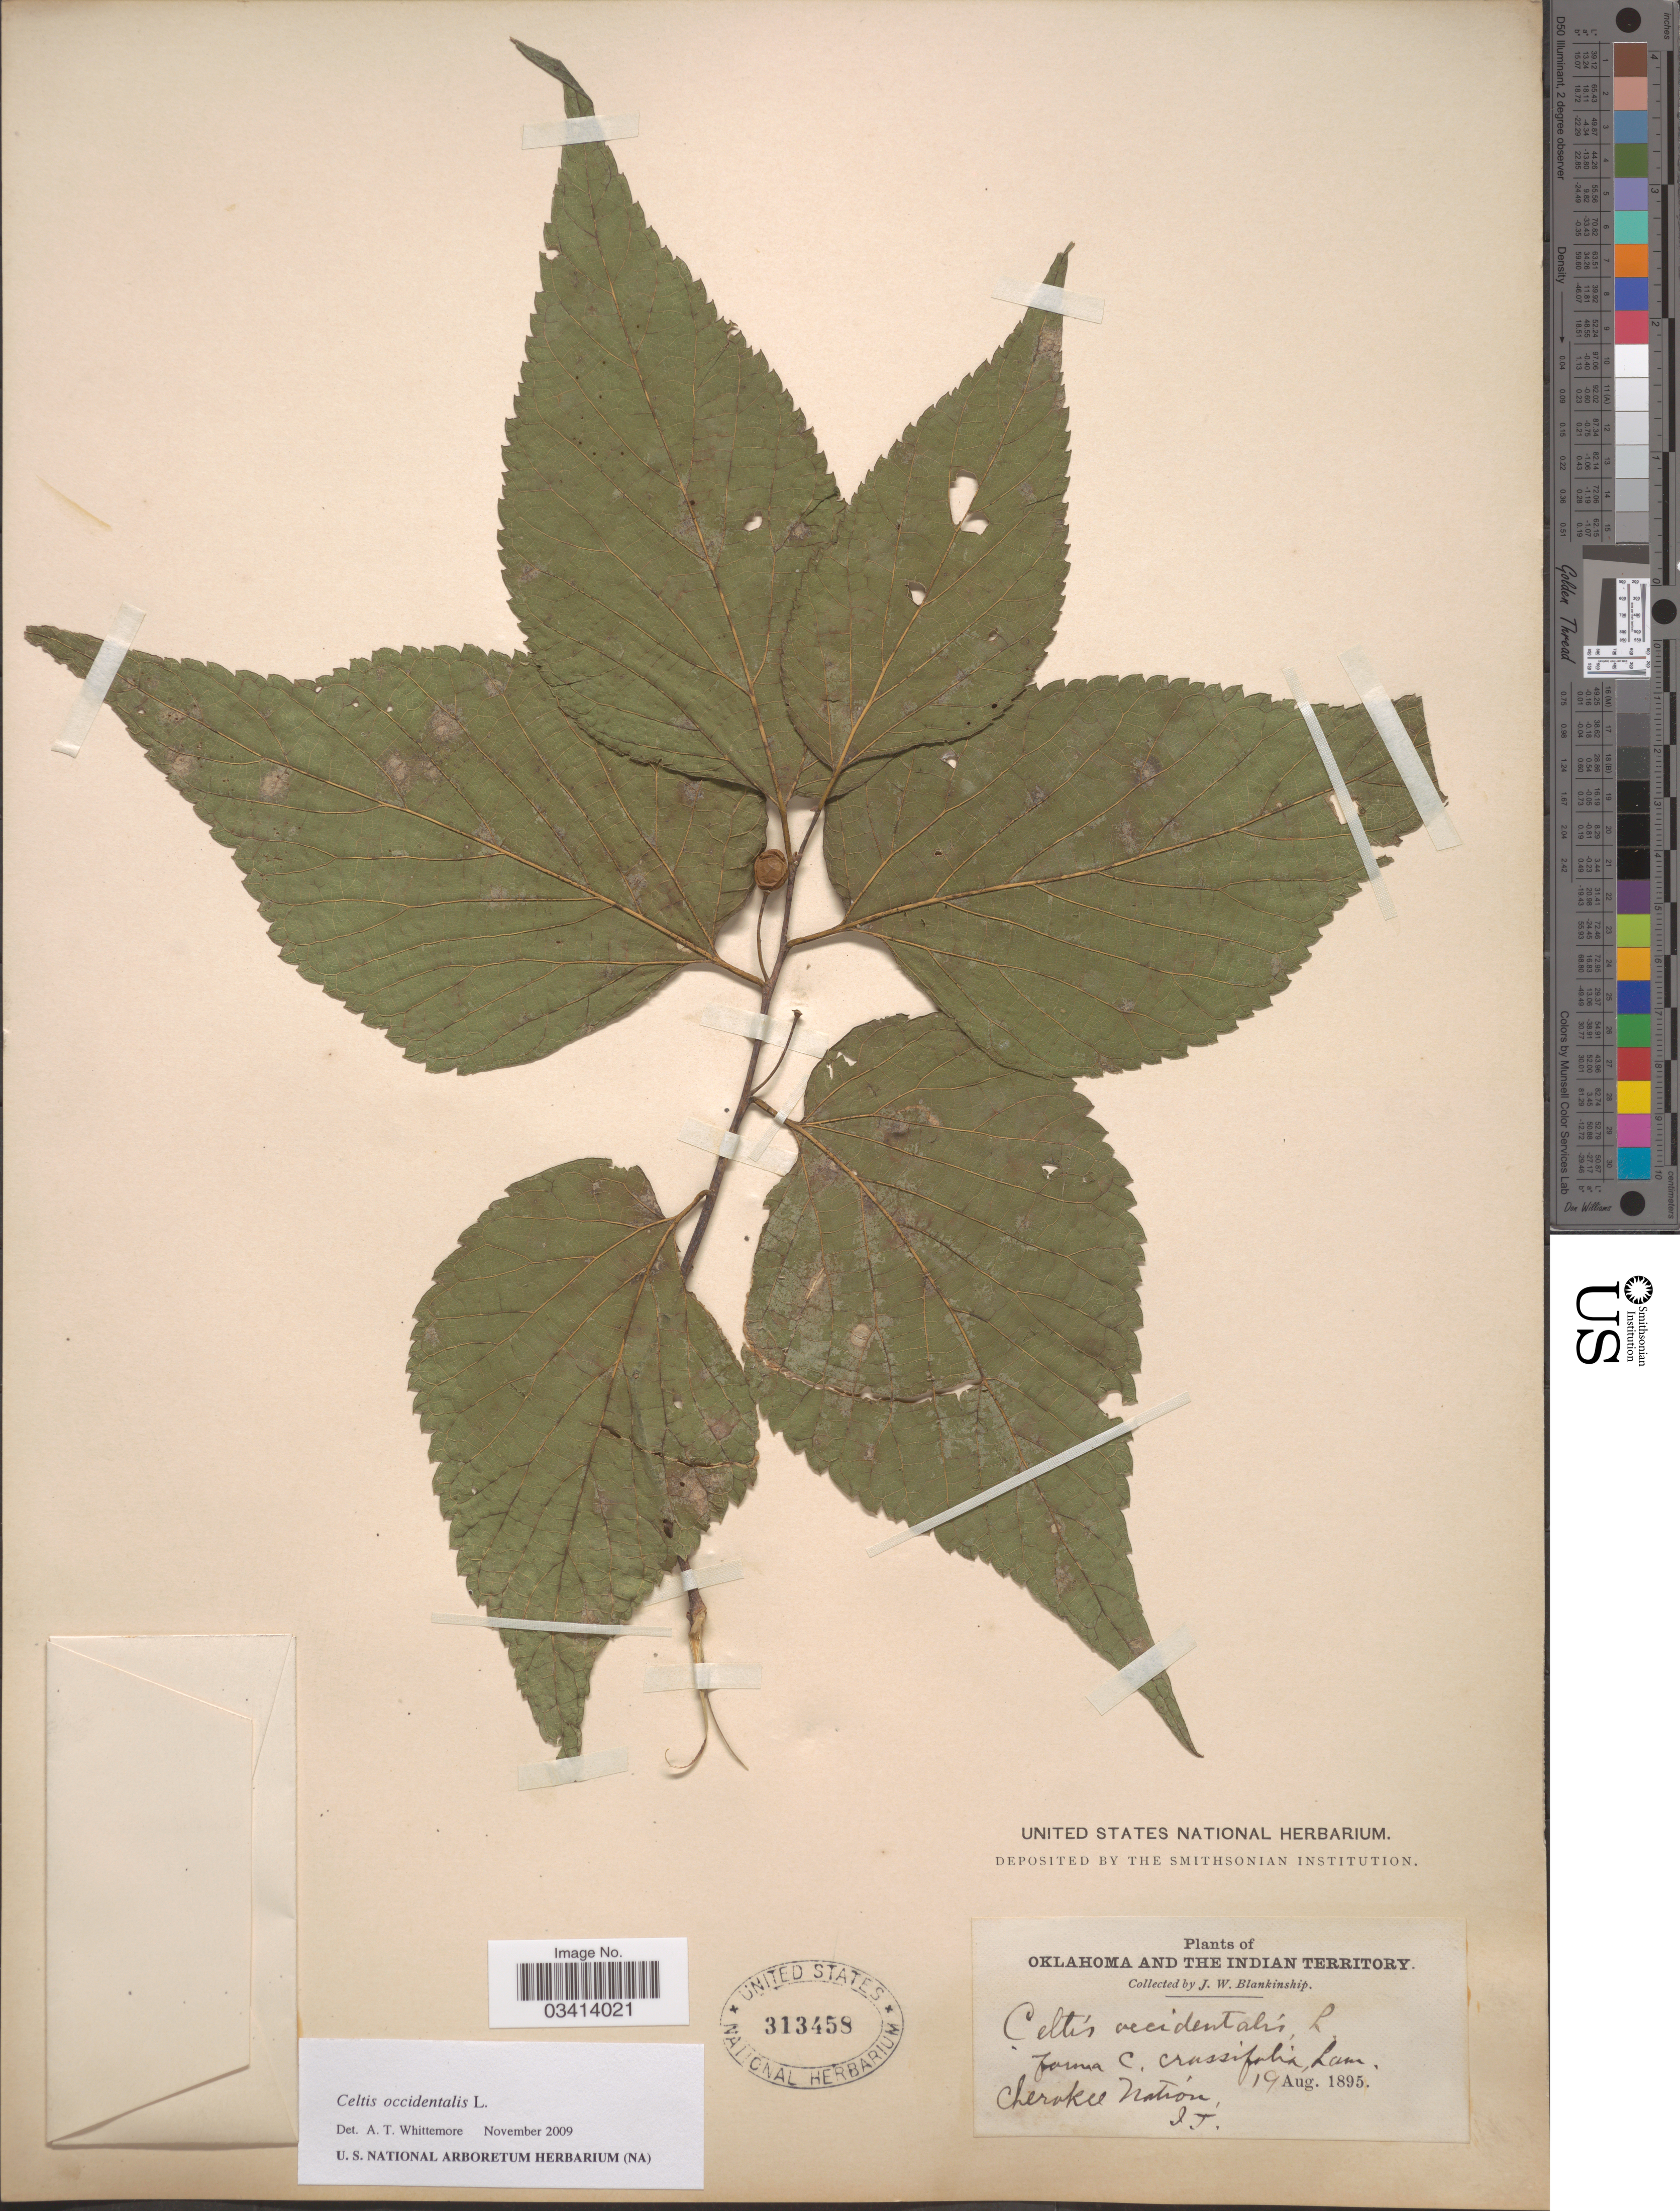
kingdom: Plantae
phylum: Tracheophyta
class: Magnoliopsida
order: Rosales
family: Cannabaceae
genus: Celtis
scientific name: Celtis occidentalis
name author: L.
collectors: J. W. Blankinship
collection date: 1895-08-19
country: United States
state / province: Oklahoma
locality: The Indian Territory. Cherokee Nation.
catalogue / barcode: US 313458